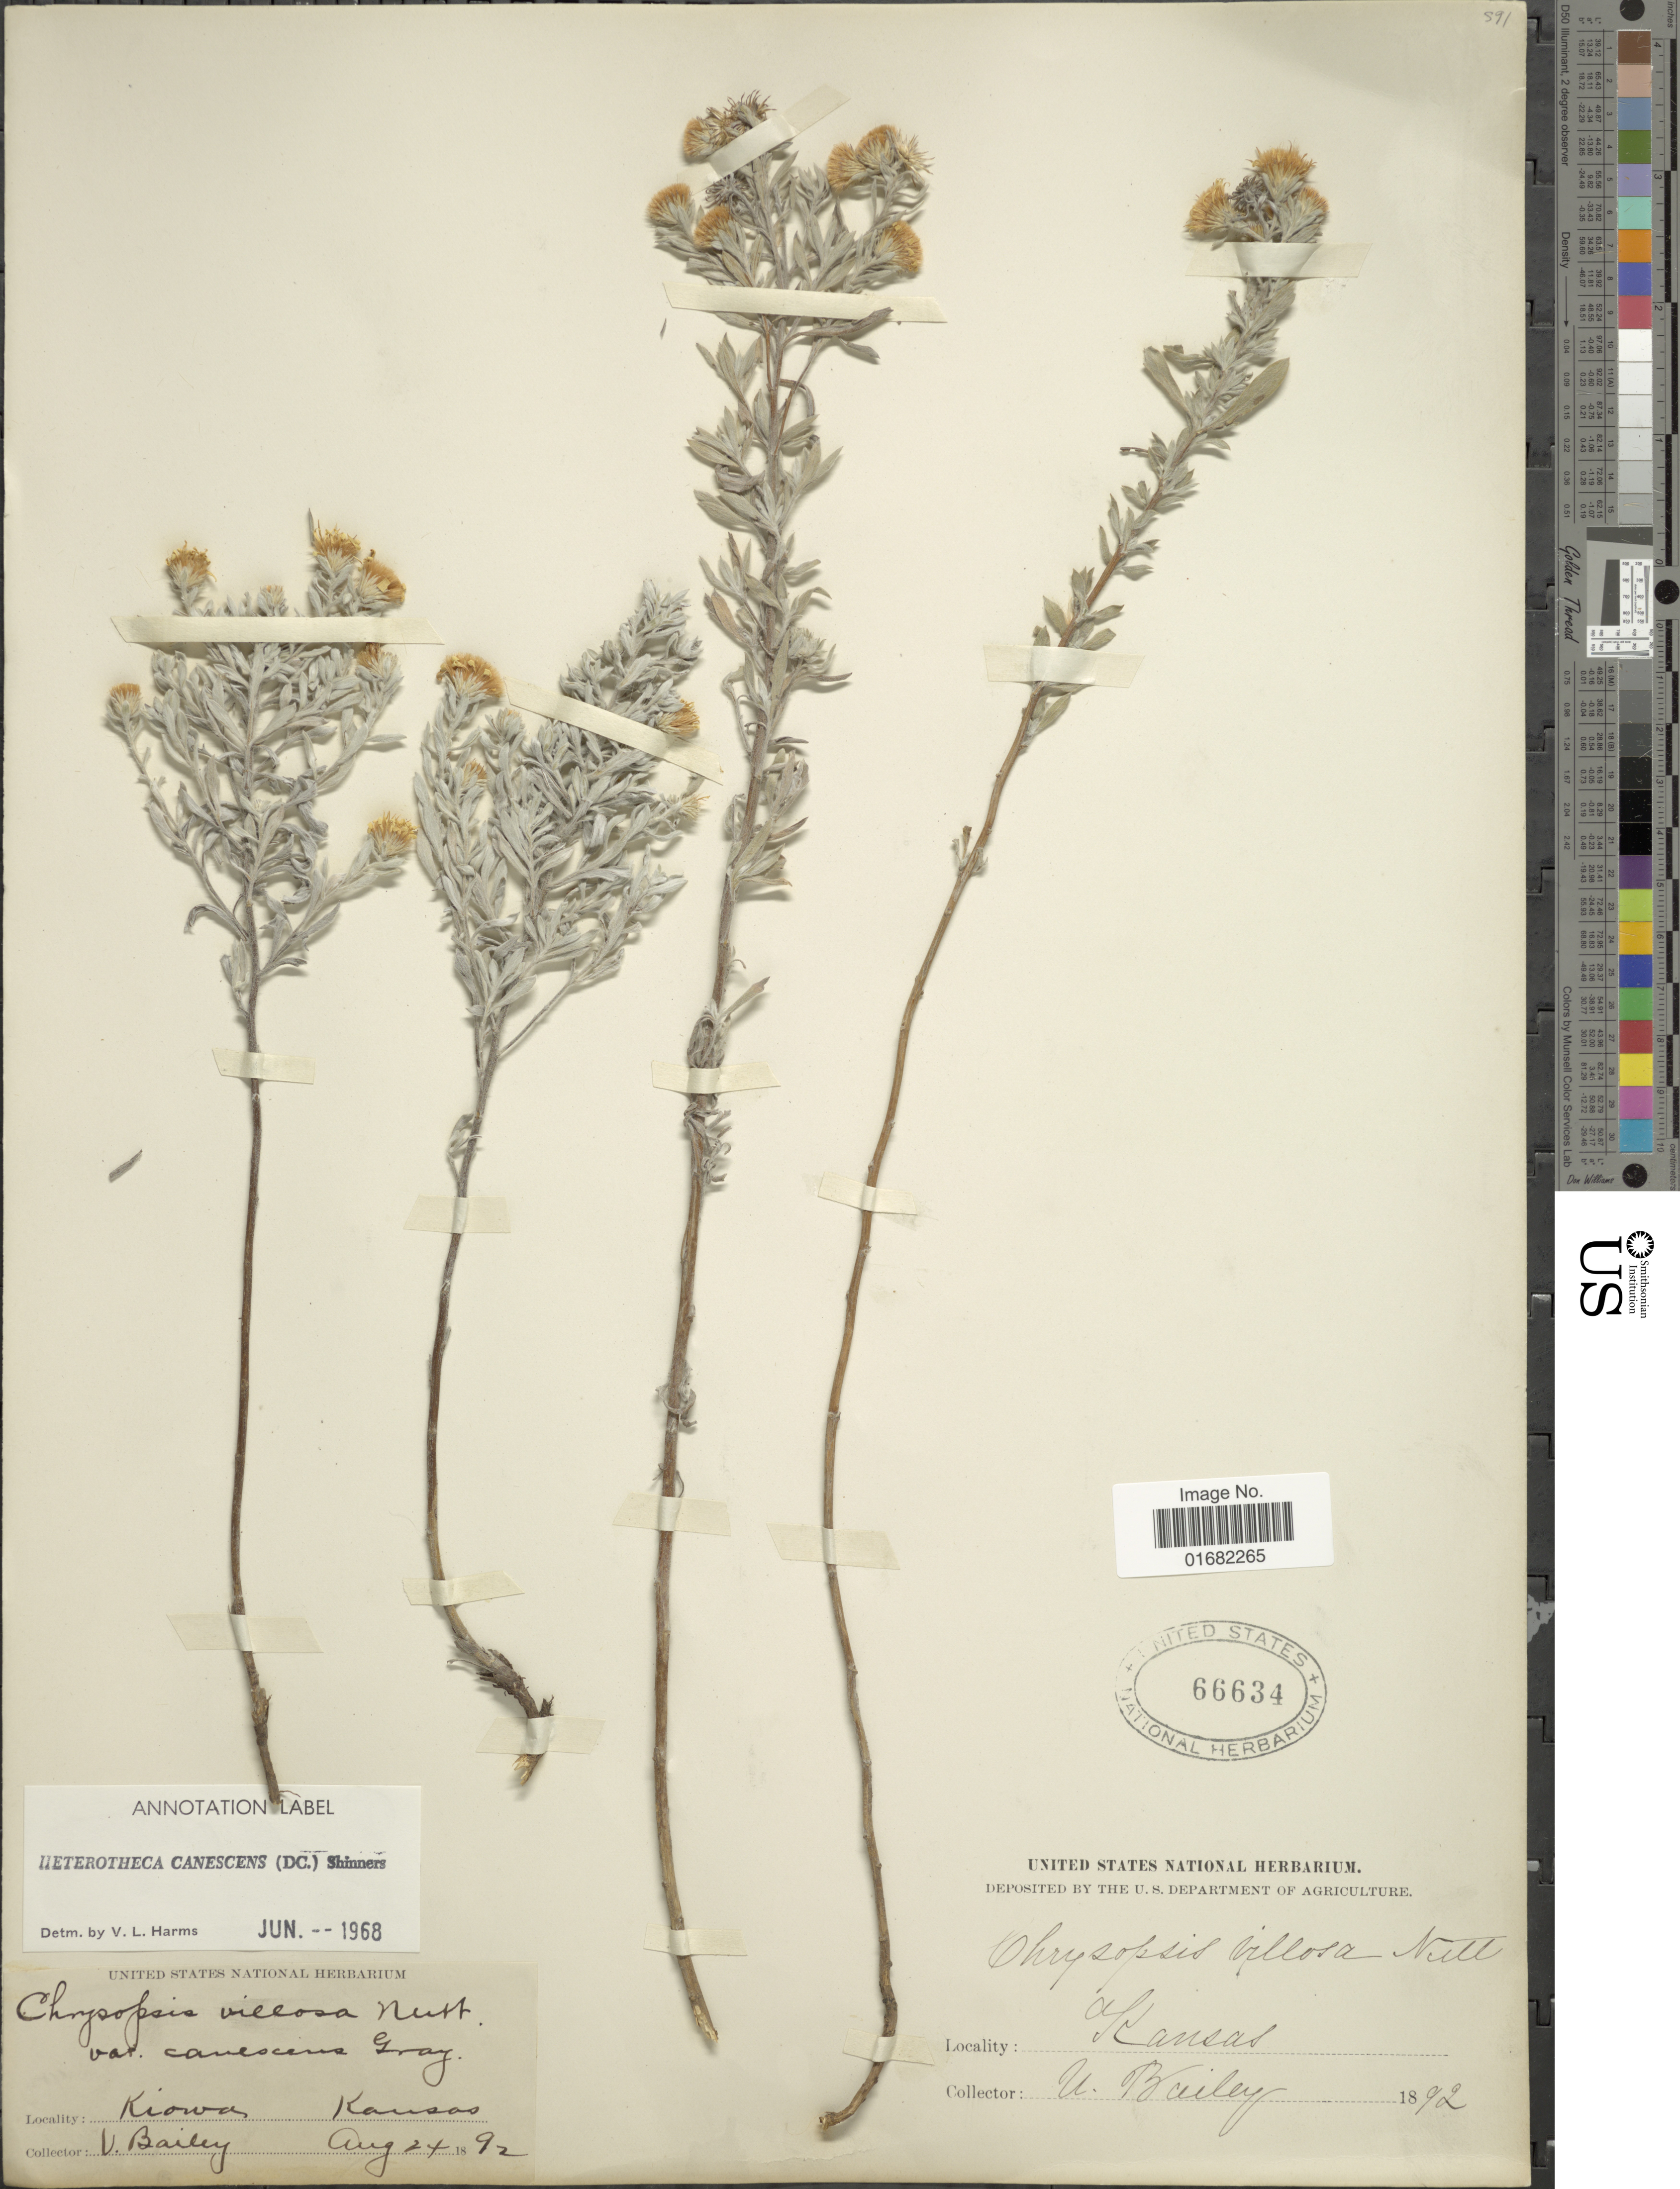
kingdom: Plantae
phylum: Tracheophyta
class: Magnoliopsida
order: Asterales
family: Asteraceae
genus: Heterotheca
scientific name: Heterotheca canescens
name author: (DC.) Shinners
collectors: V. L. Bailey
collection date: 1892-08-24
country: United States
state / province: Kansas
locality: Kiowa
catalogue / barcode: US 66634